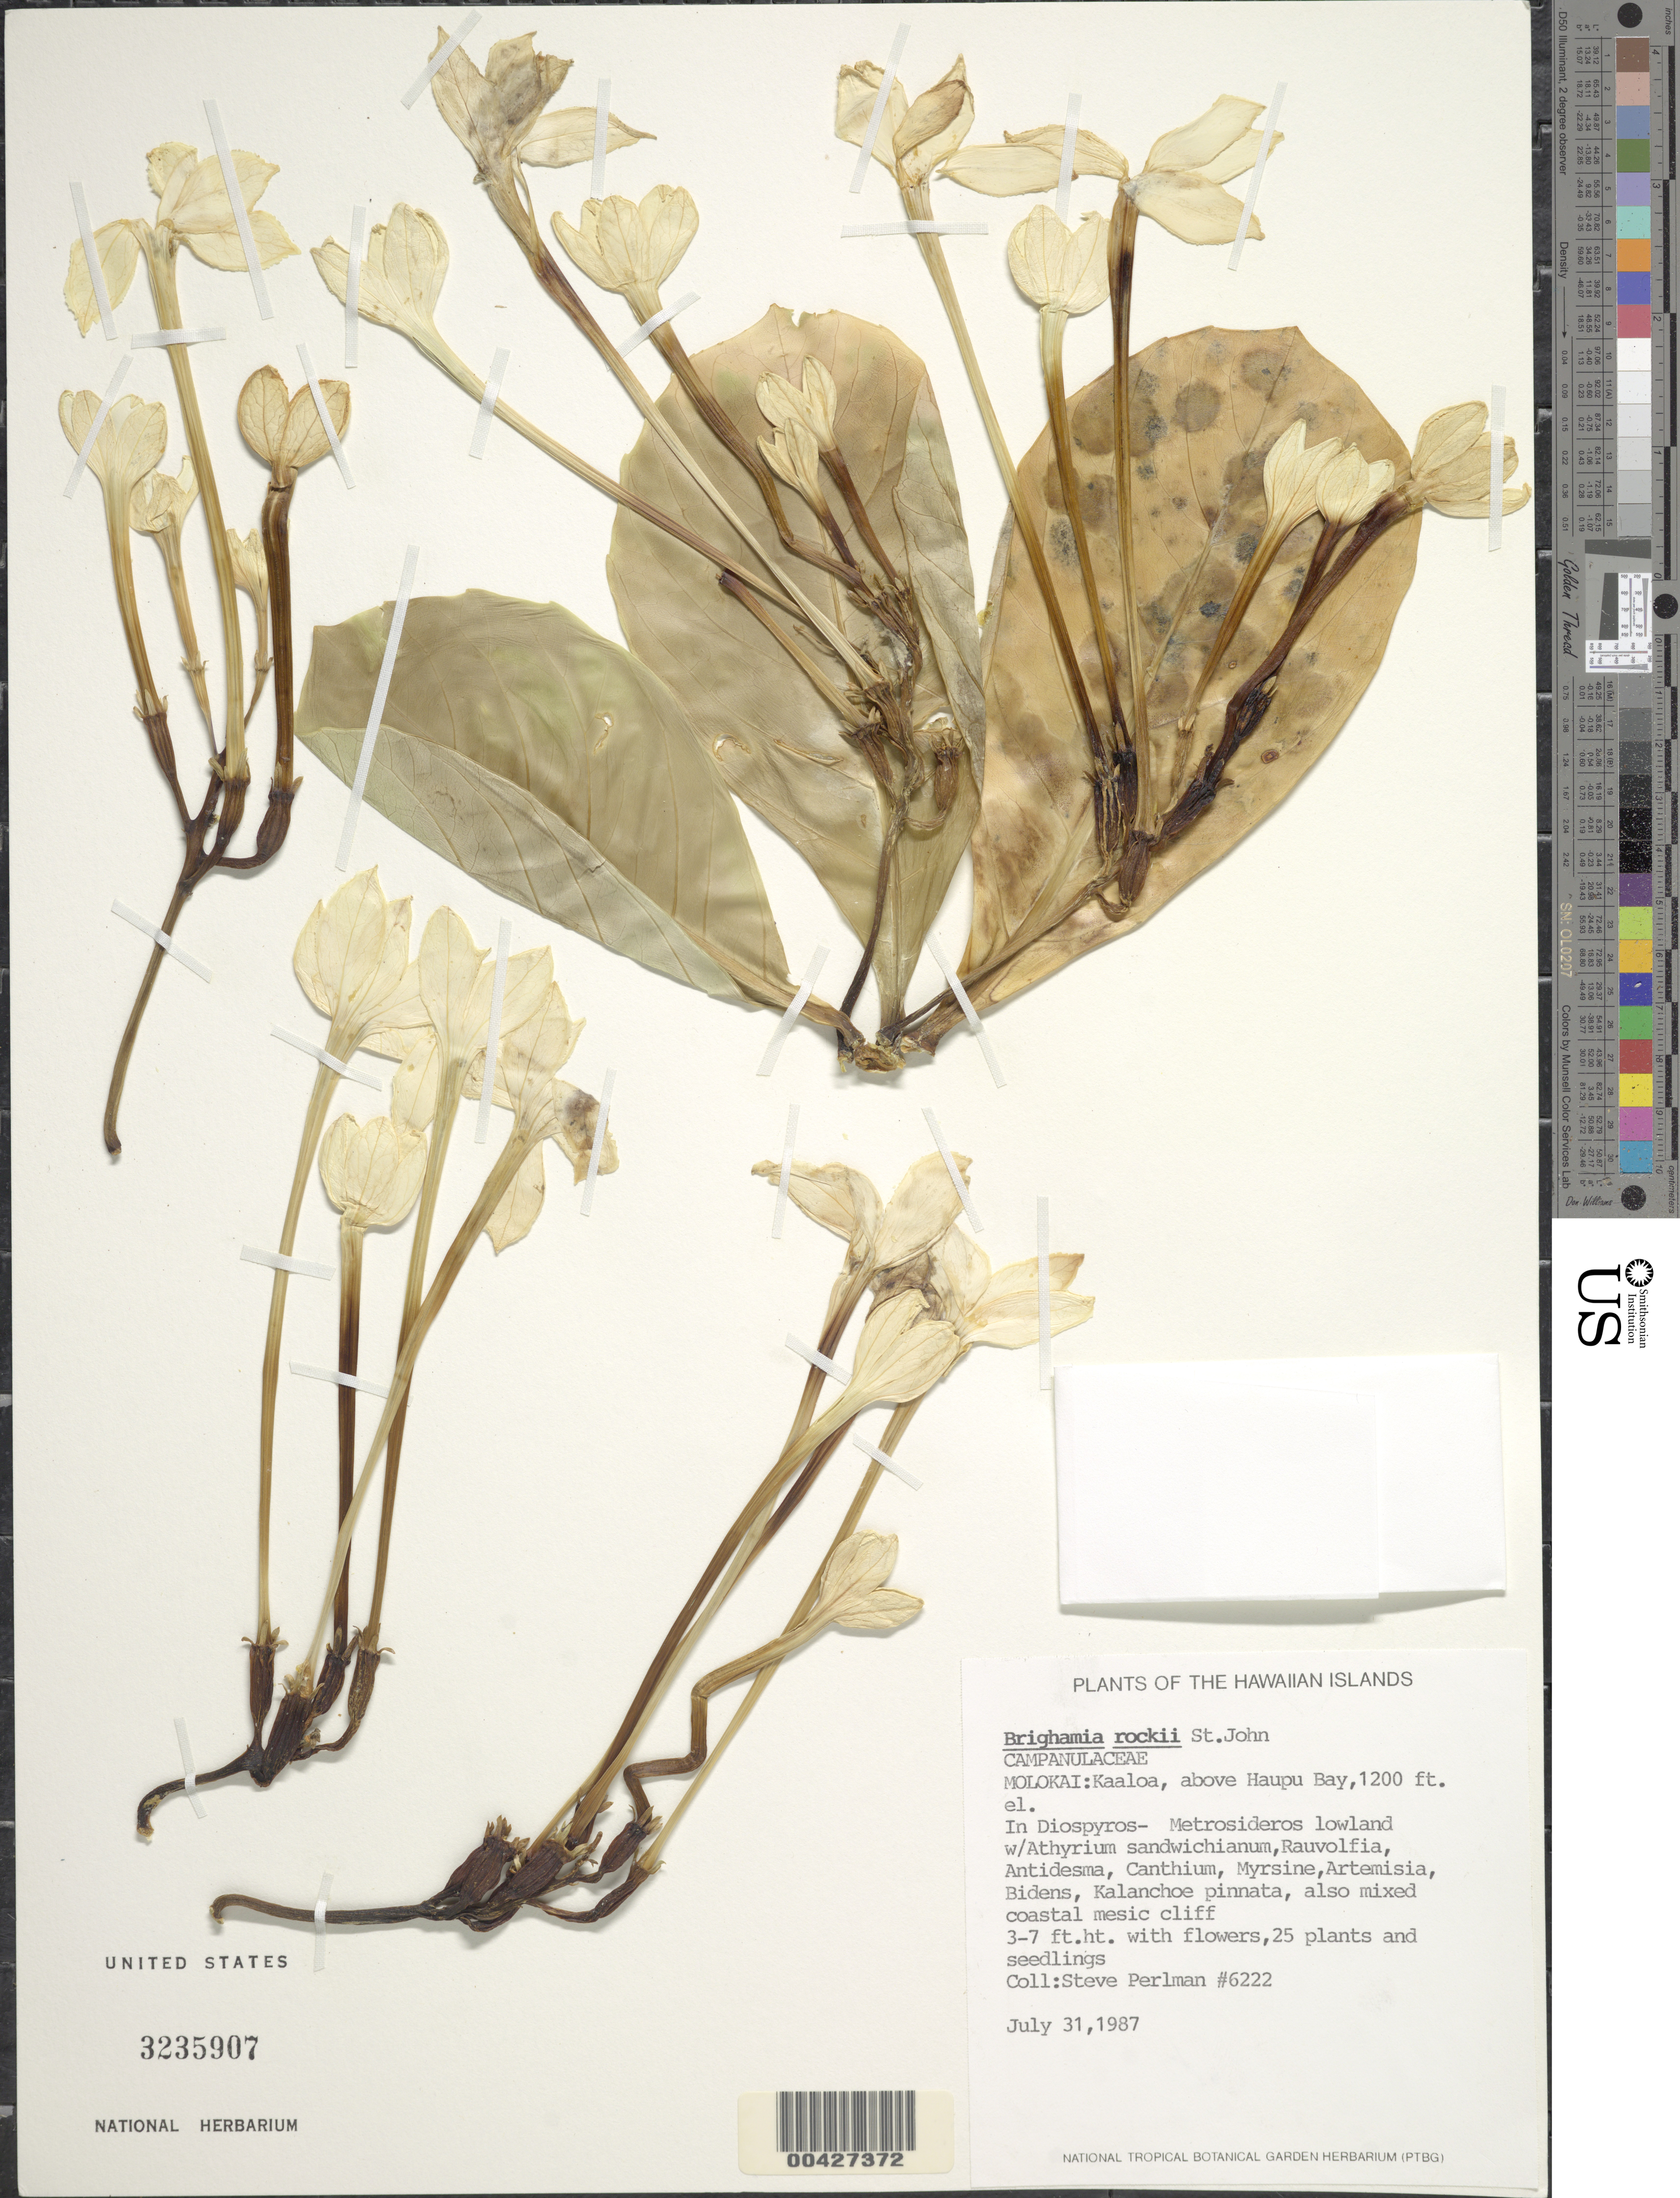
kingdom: Plantae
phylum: Tracheophyta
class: Magnoliopsida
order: Asterales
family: Campanulaceae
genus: Brighamia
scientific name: Brighamia rockii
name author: H. St. John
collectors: S. P. Perlman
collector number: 6222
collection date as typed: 31 Jul 1987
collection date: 1987-07-31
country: United States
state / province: Hawaii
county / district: Maui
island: Moloka'i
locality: Kaaloa, above Haupu Bay.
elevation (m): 366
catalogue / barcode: US 3235907